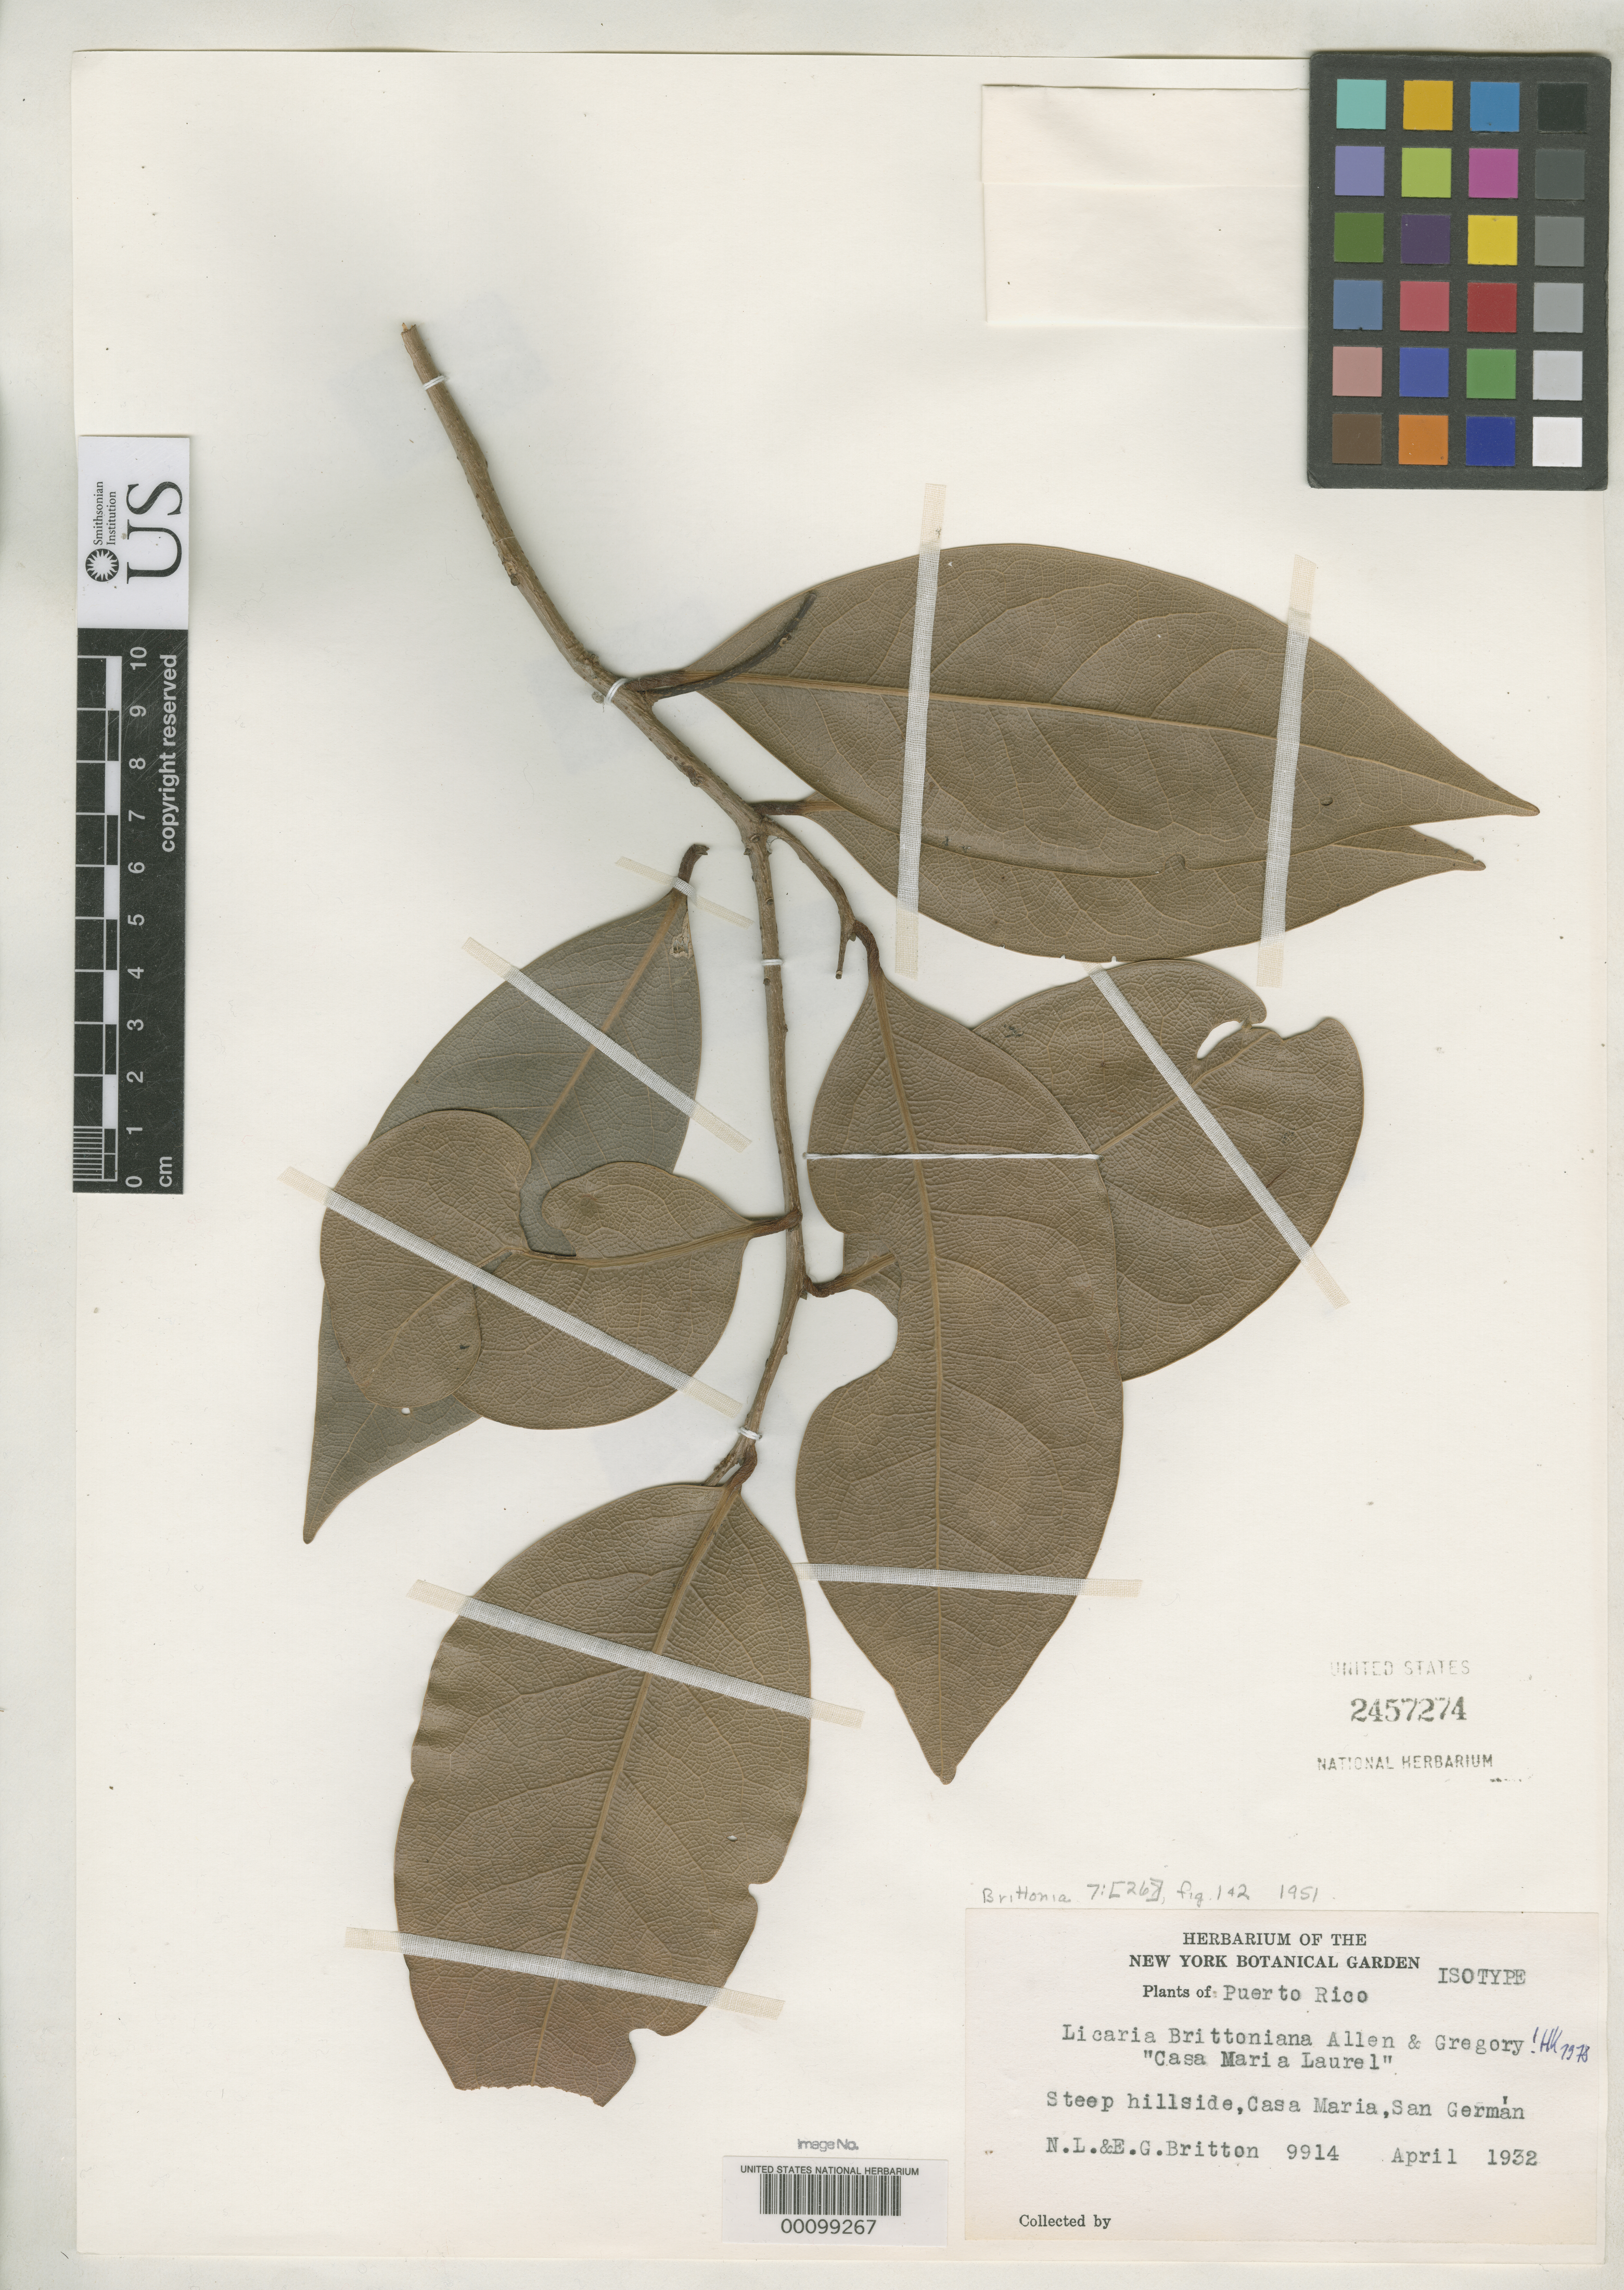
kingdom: Plantae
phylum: Tracheophyta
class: Magnoliopsida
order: Laurales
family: Lauraceae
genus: Licaria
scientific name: Licaria brittoniana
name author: C.K. Allen & L.E. Greg.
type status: Isotype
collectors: N. Britton & E. G. Britton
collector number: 9914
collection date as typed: Apr 1932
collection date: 1932-04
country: Puerto Rico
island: Greater Antilles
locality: Casa Maria, Sangerman.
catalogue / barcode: US 2457274